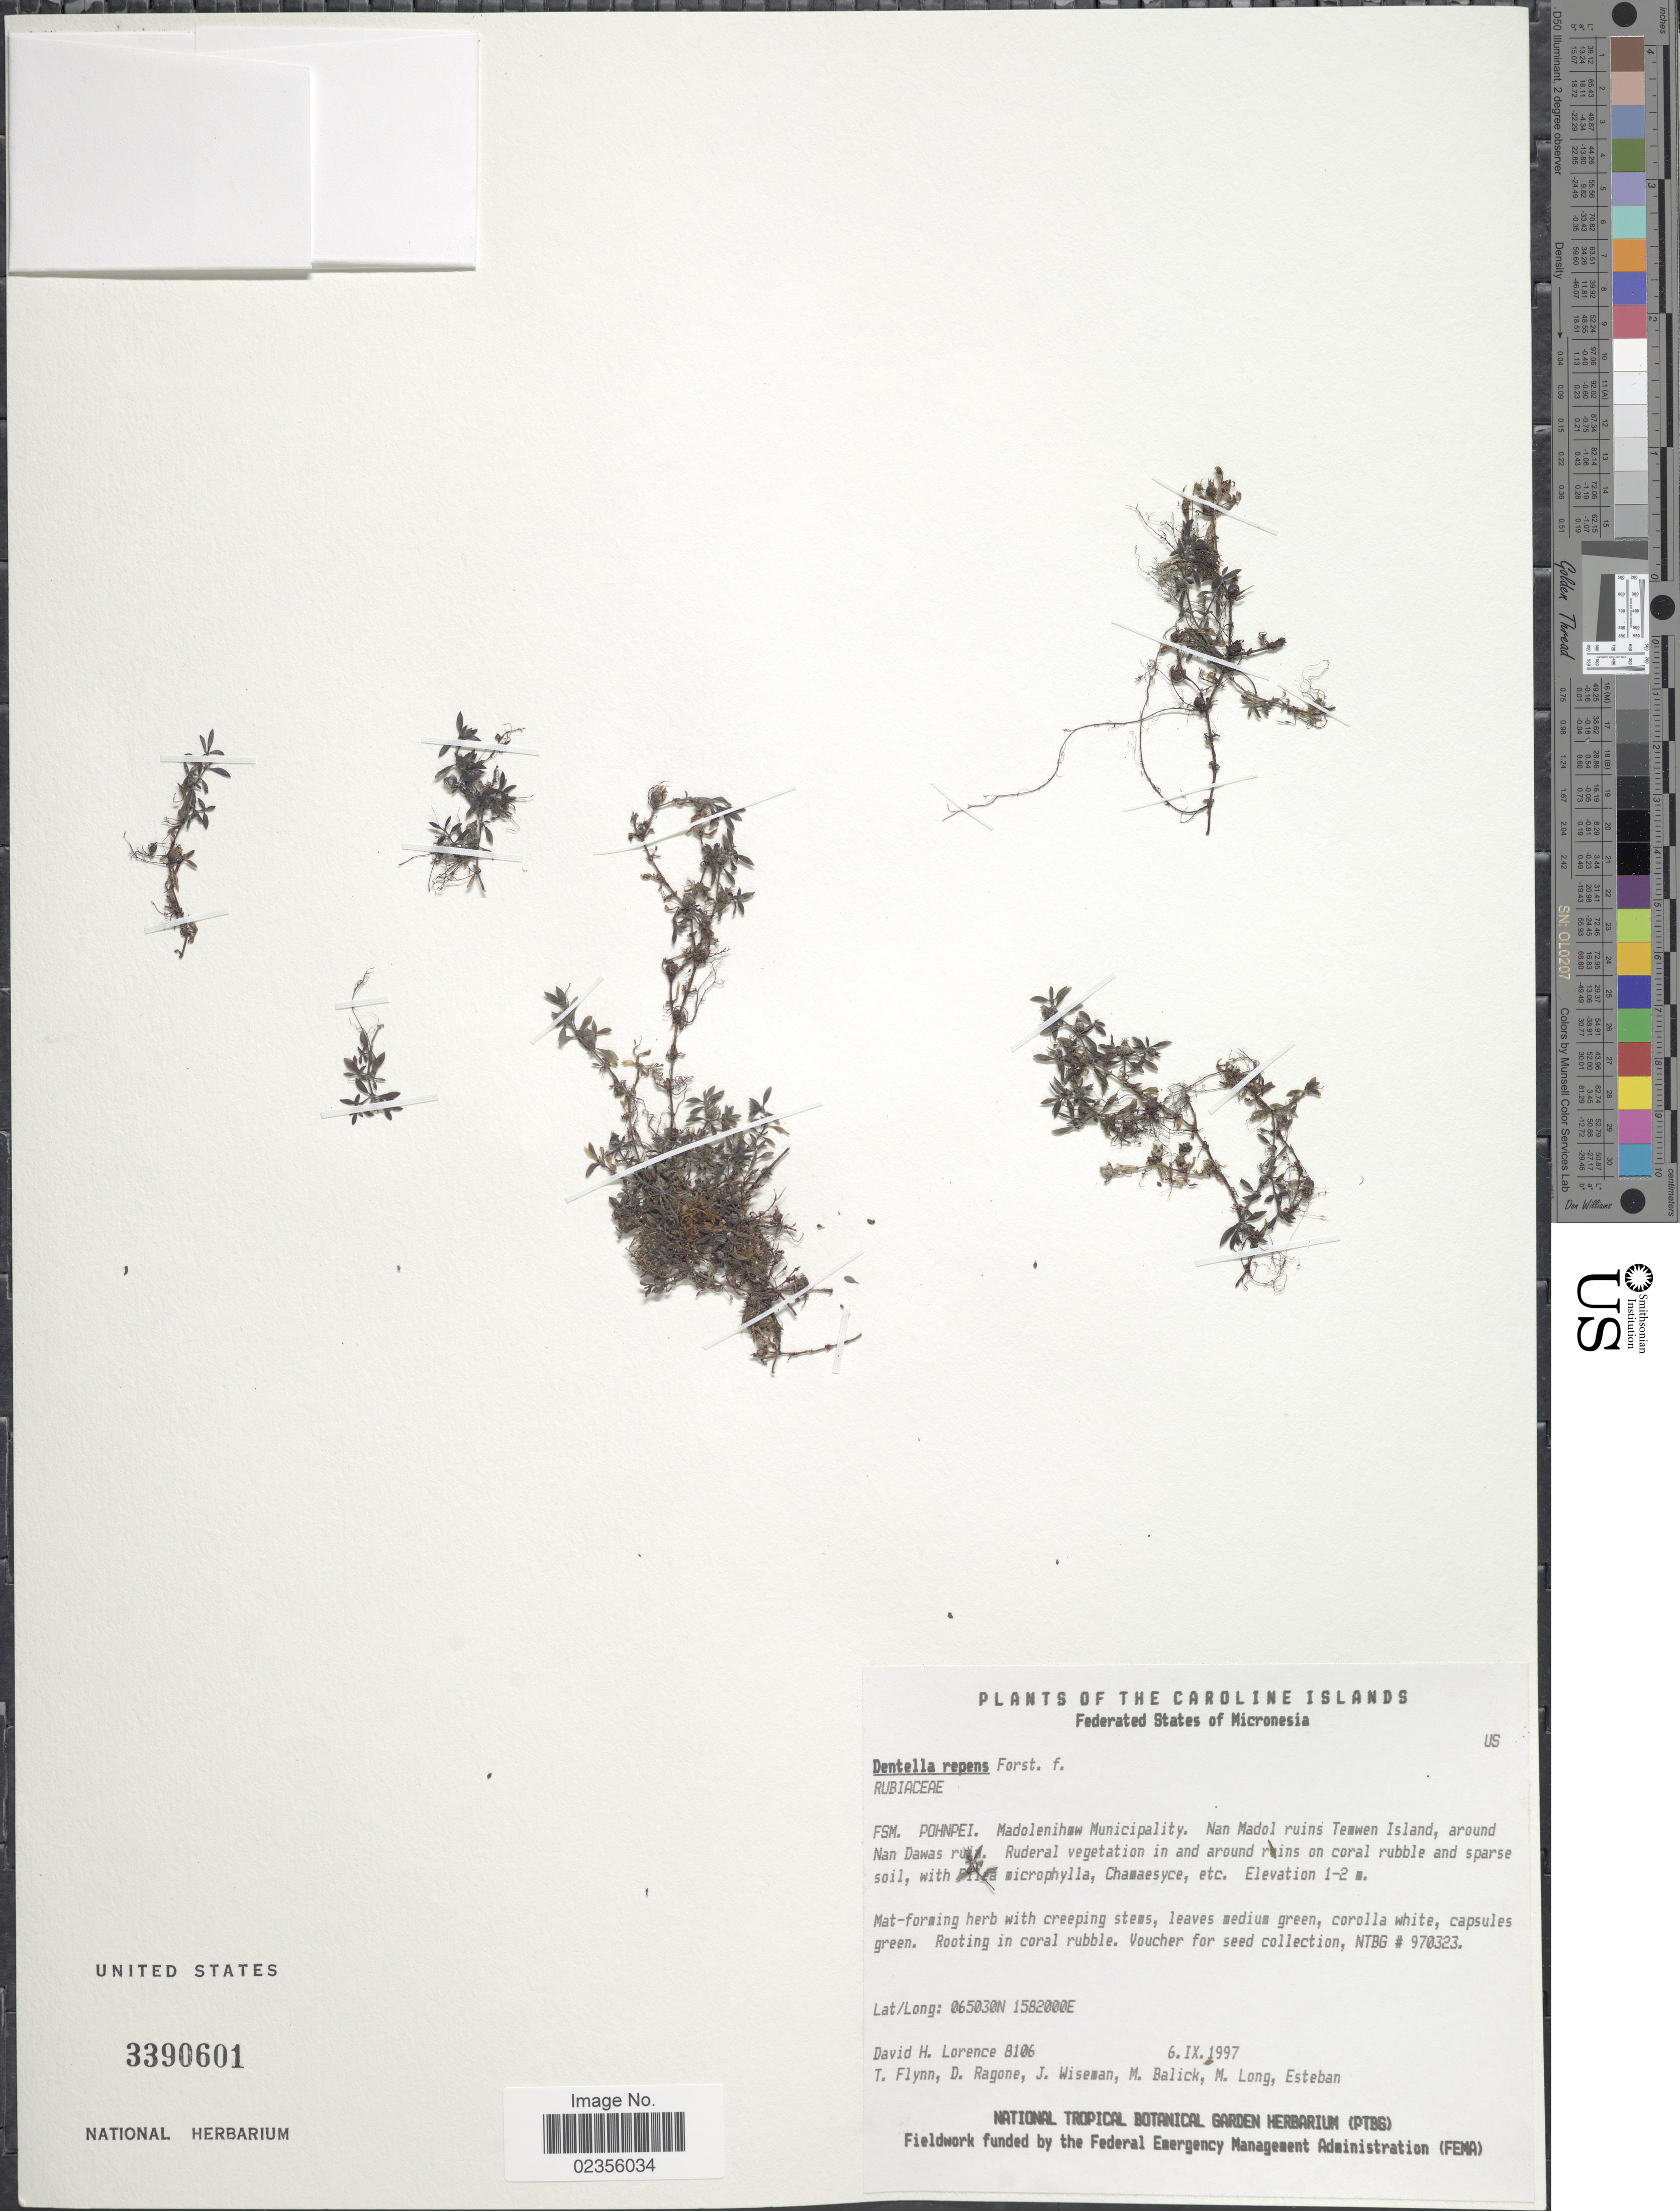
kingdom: Plantae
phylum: Tracheophyta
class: Magnoliopsida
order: Gentianales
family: Rubiaceae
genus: Dentella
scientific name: Dentella repens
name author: J.R. Forst. & G. Forst.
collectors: D. Lorence, T. Flynn, D. Ragone, J. Wiseman & et al.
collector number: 8106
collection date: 1997-09-06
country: Micronesia, Federated States of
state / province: Pohnpei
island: Pohnpei [Ponape]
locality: FSM. Pohnpei. Madolenihow Municipality. Nan Madol ruins Temwen Island, around Nan Dawas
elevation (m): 1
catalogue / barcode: US 3390601